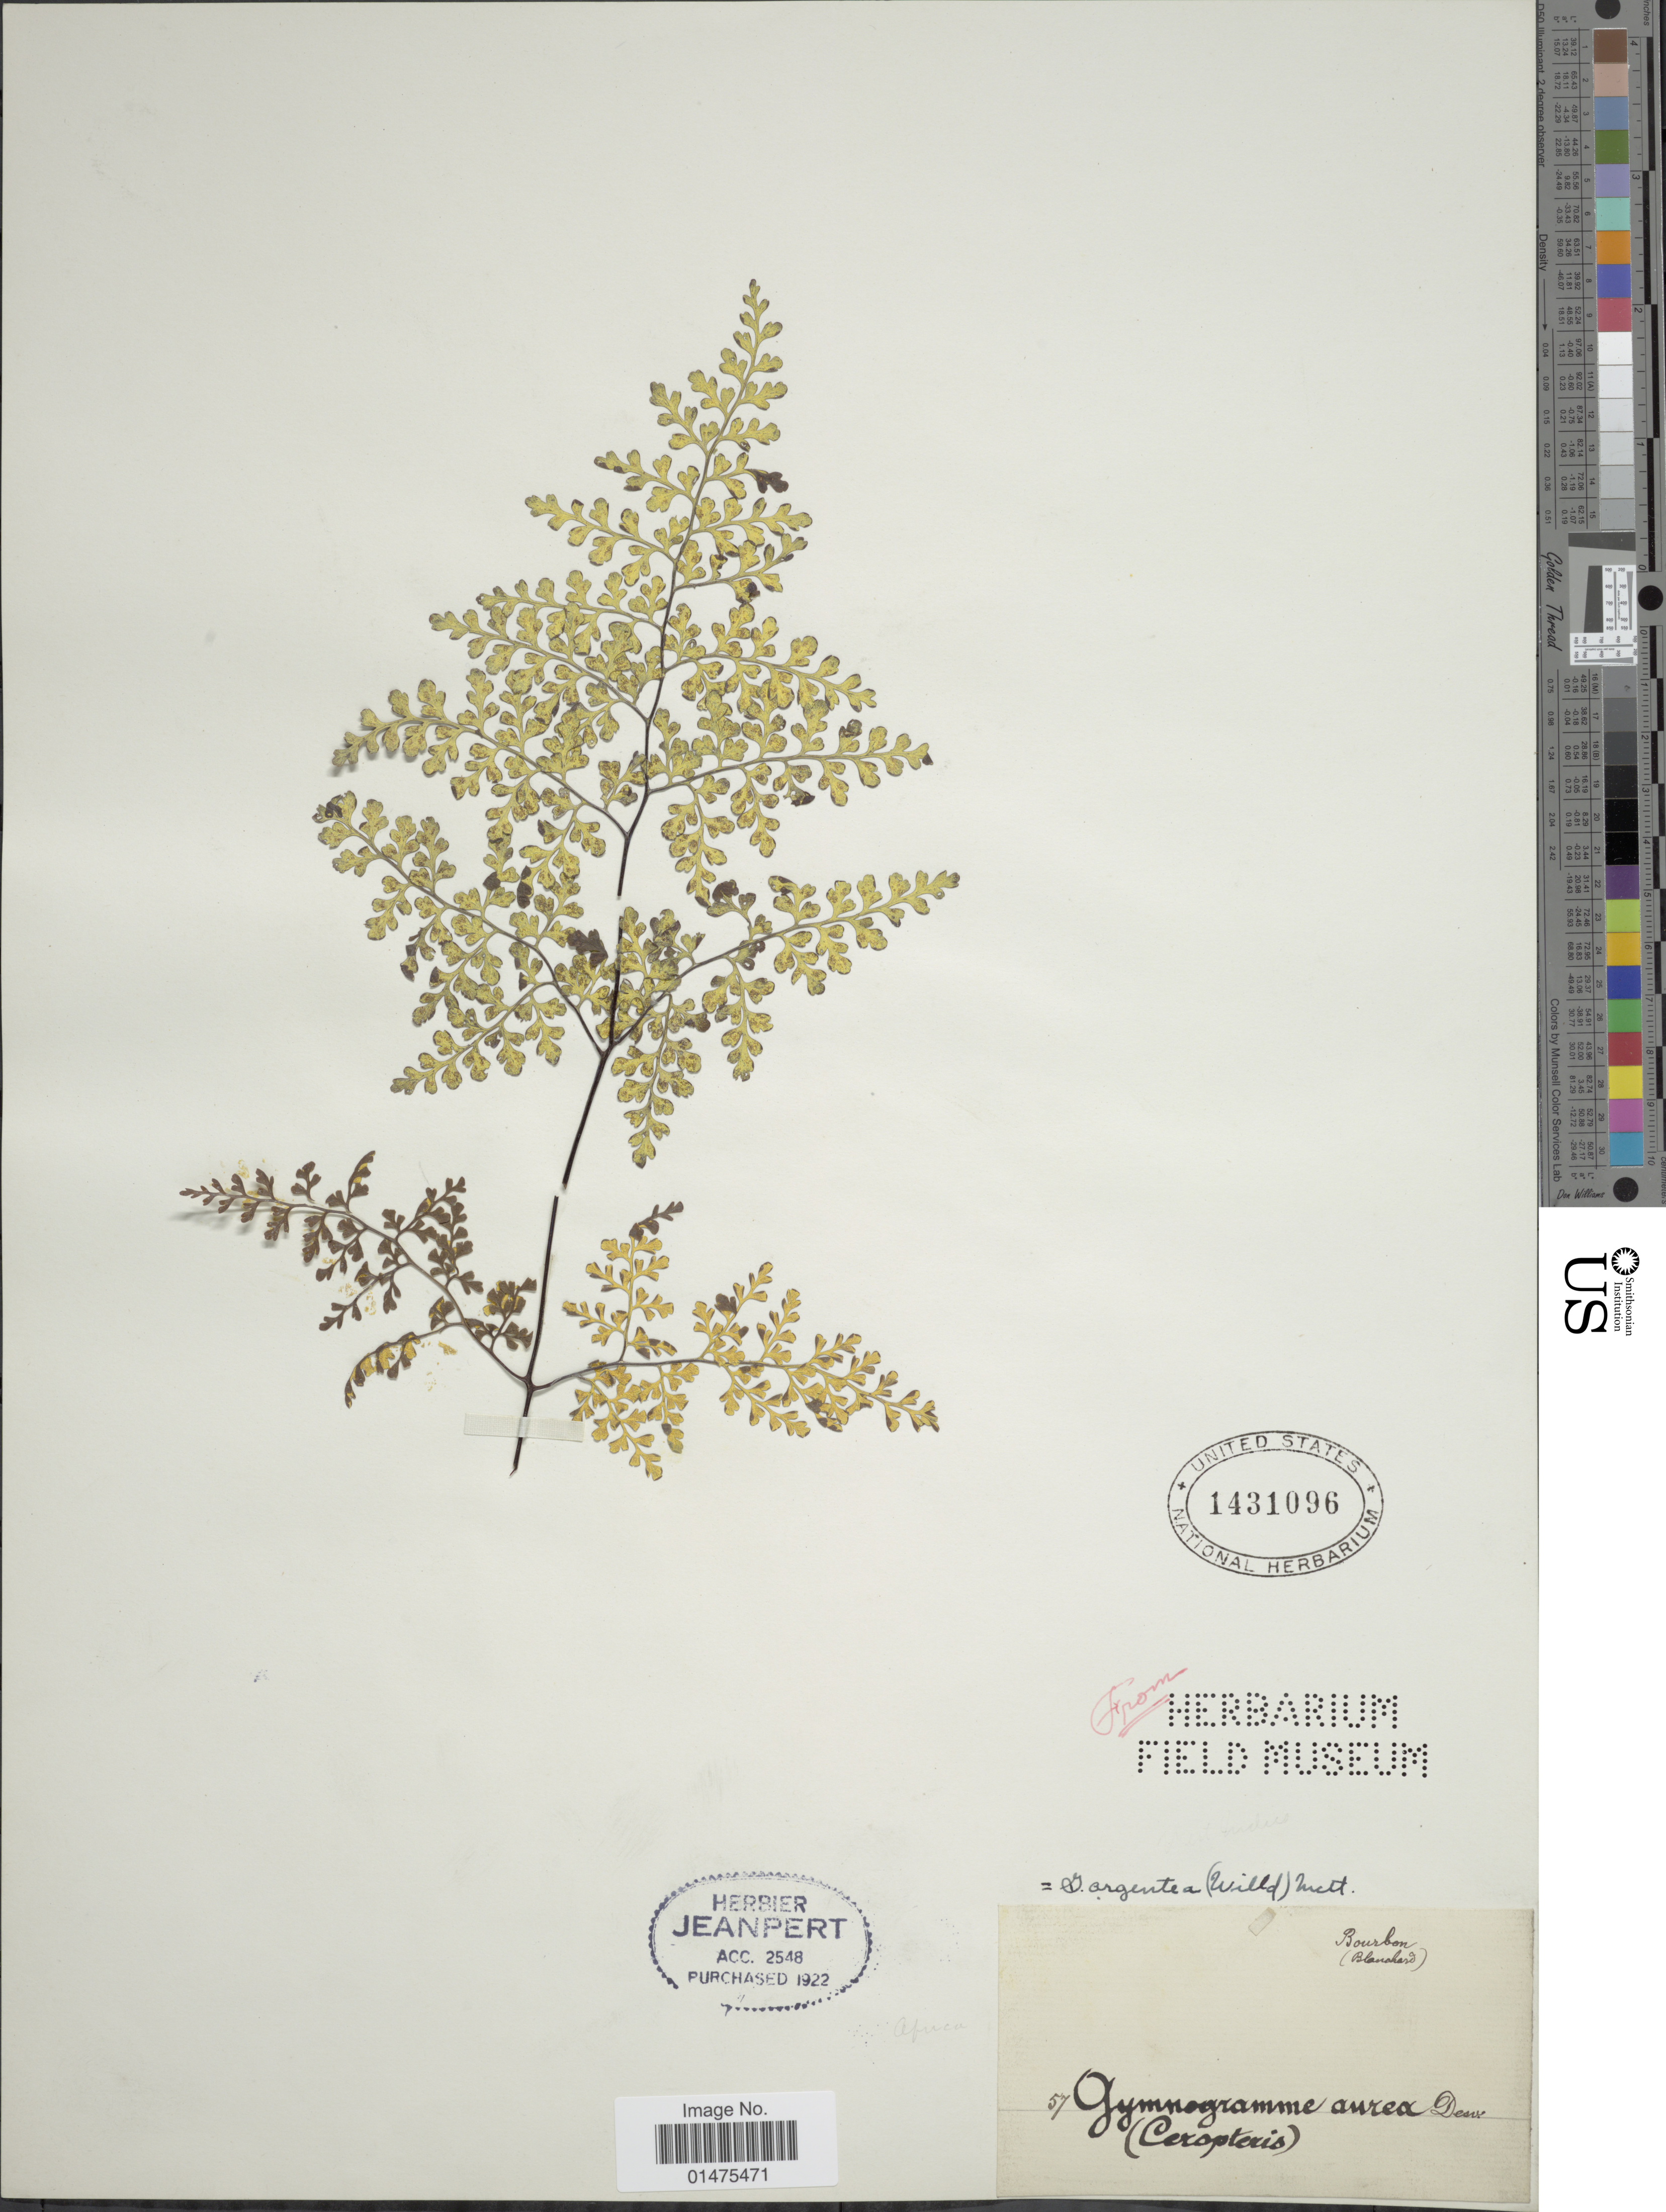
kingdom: Plantae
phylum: Tracheophyta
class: Polypodiopsida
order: Polypodiales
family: Pteridaceae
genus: Pityrogramma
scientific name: Pityrogramma argentea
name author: (Willd.) Hennequin & H. Schneid.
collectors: Blanchard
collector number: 57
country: Reunion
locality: Bourbon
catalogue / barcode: US 1431096